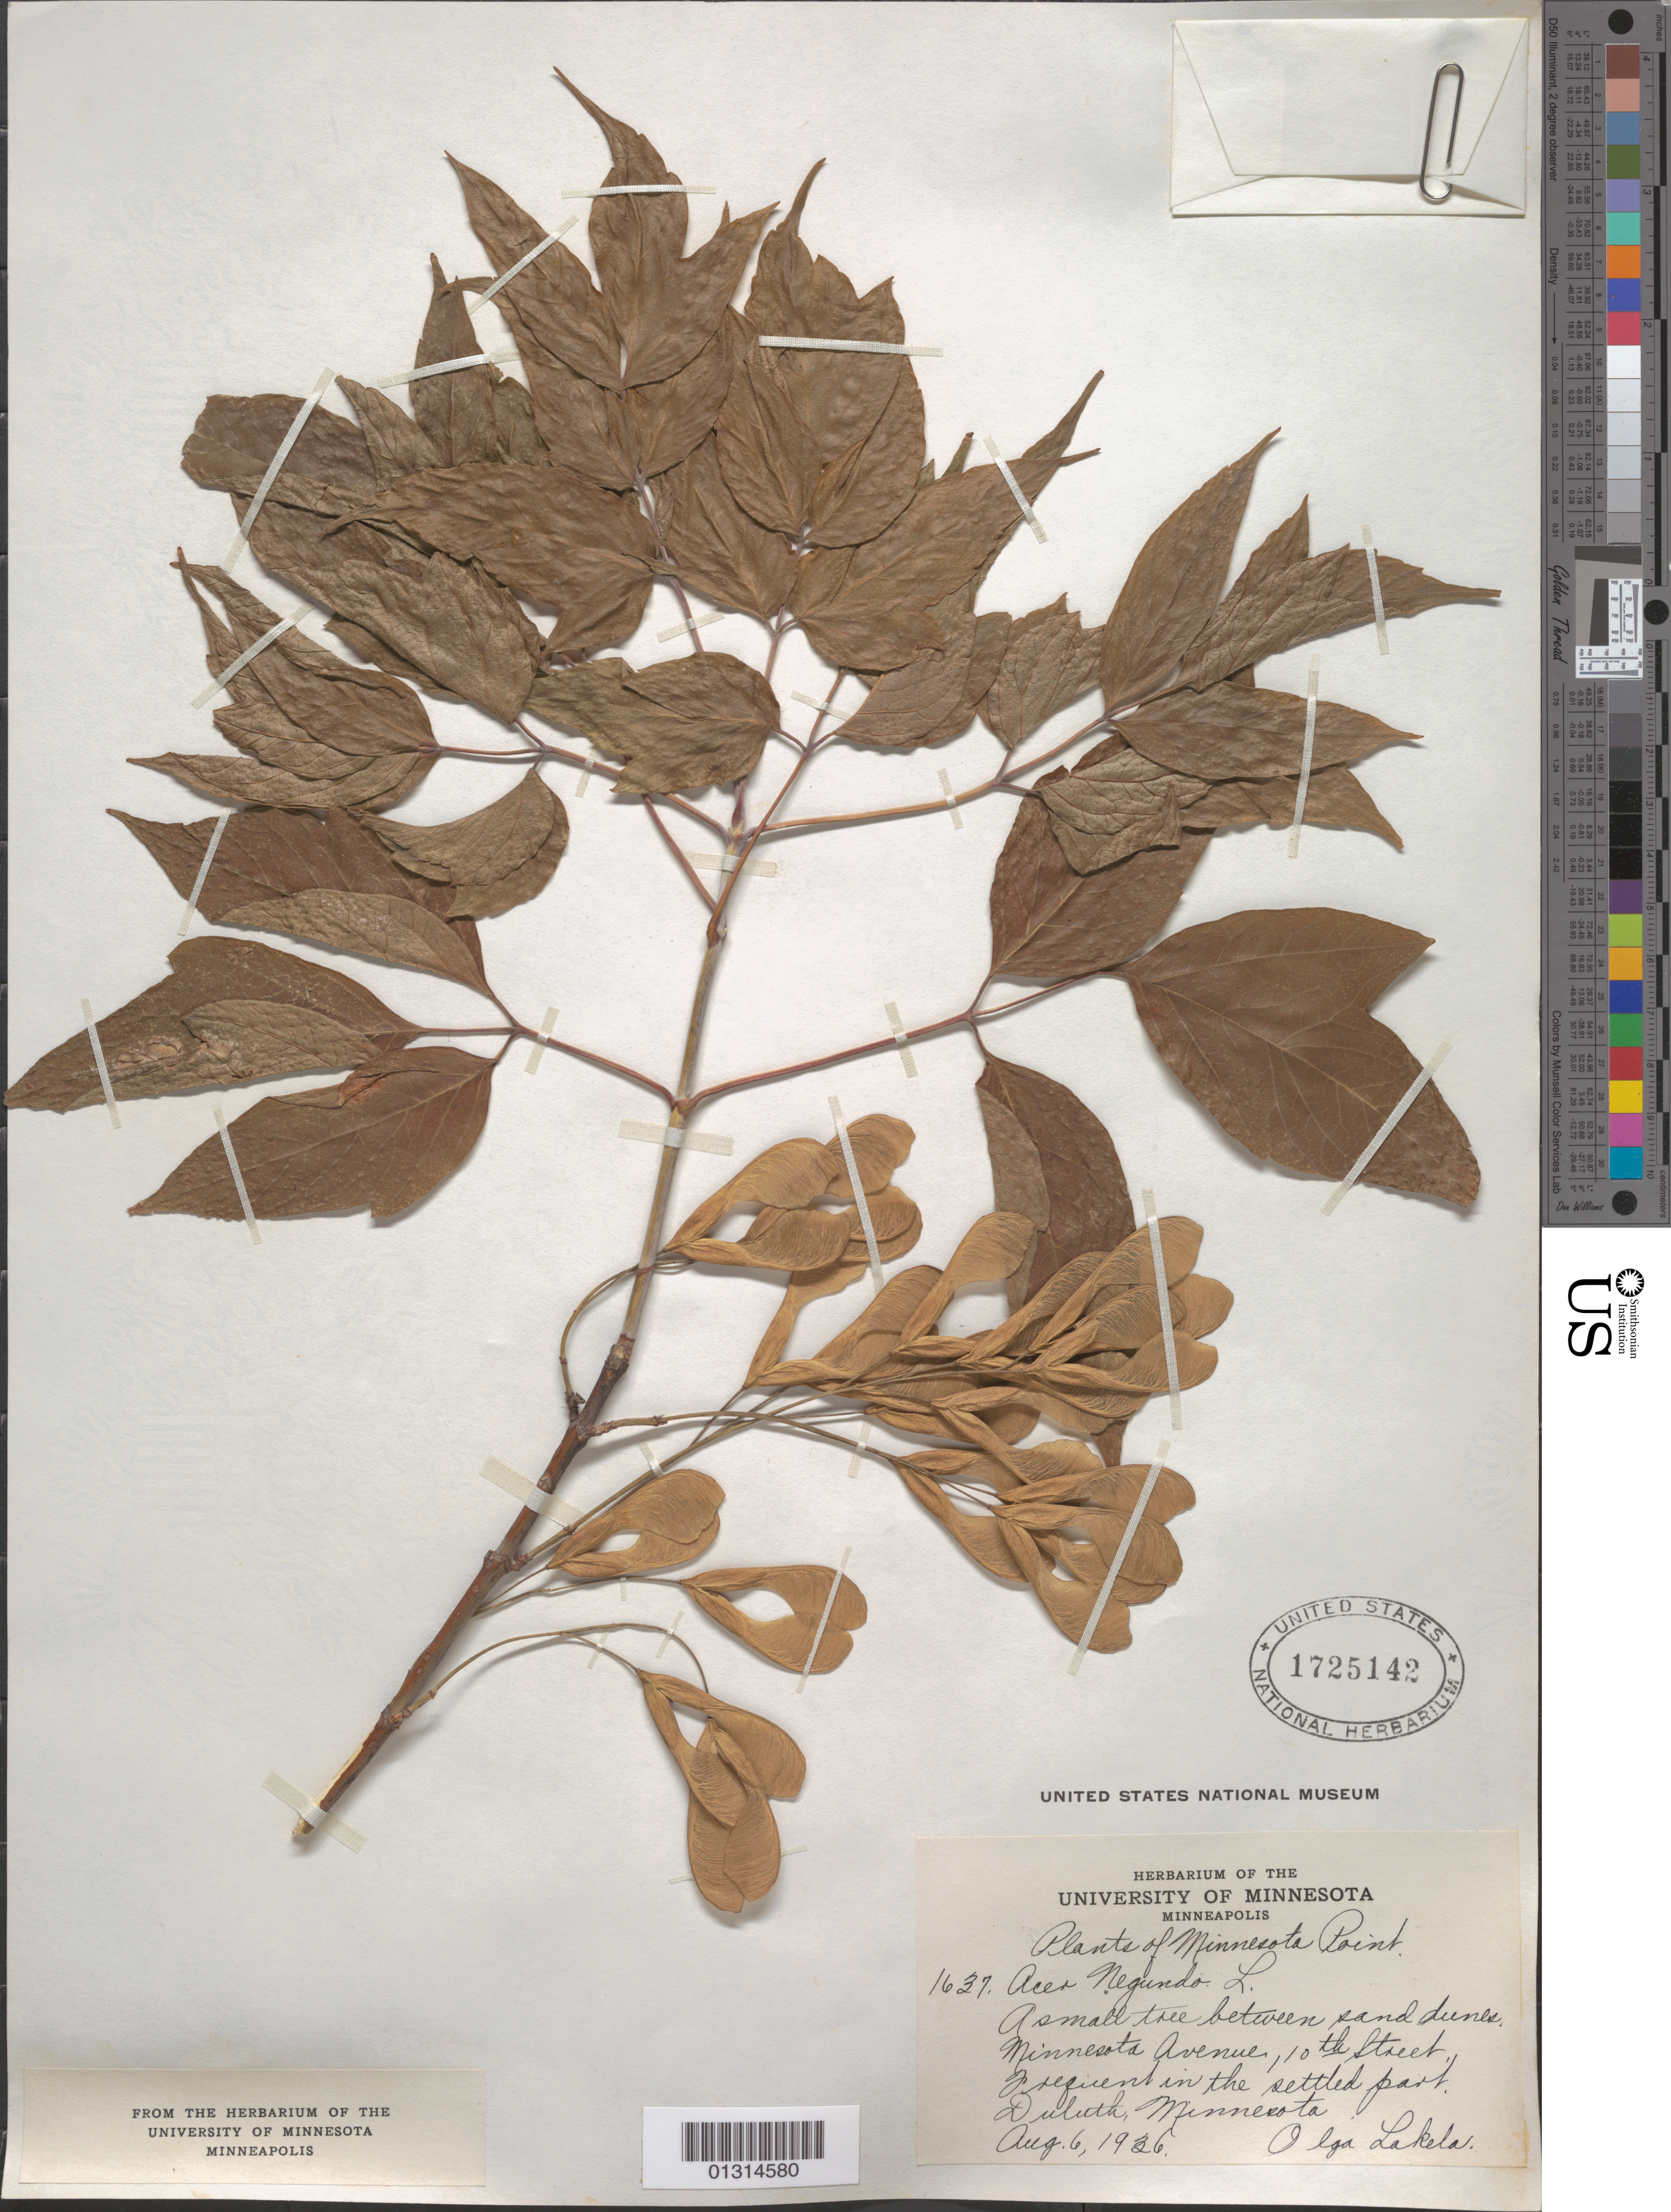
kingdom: Plantae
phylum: Tracheophyta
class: Magnoliopsida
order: Sapindales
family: Sapindaceae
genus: Acer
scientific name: Acer negundo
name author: L.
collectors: O. K. Lakela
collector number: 1637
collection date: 1936-08-06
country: United States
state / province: Minnesota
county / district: Saint Louis County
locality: Duluth, Minnesota Avenue, 10th street.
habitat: Between sand dunes. Frequent in the settled part.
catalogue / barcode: US 1725142